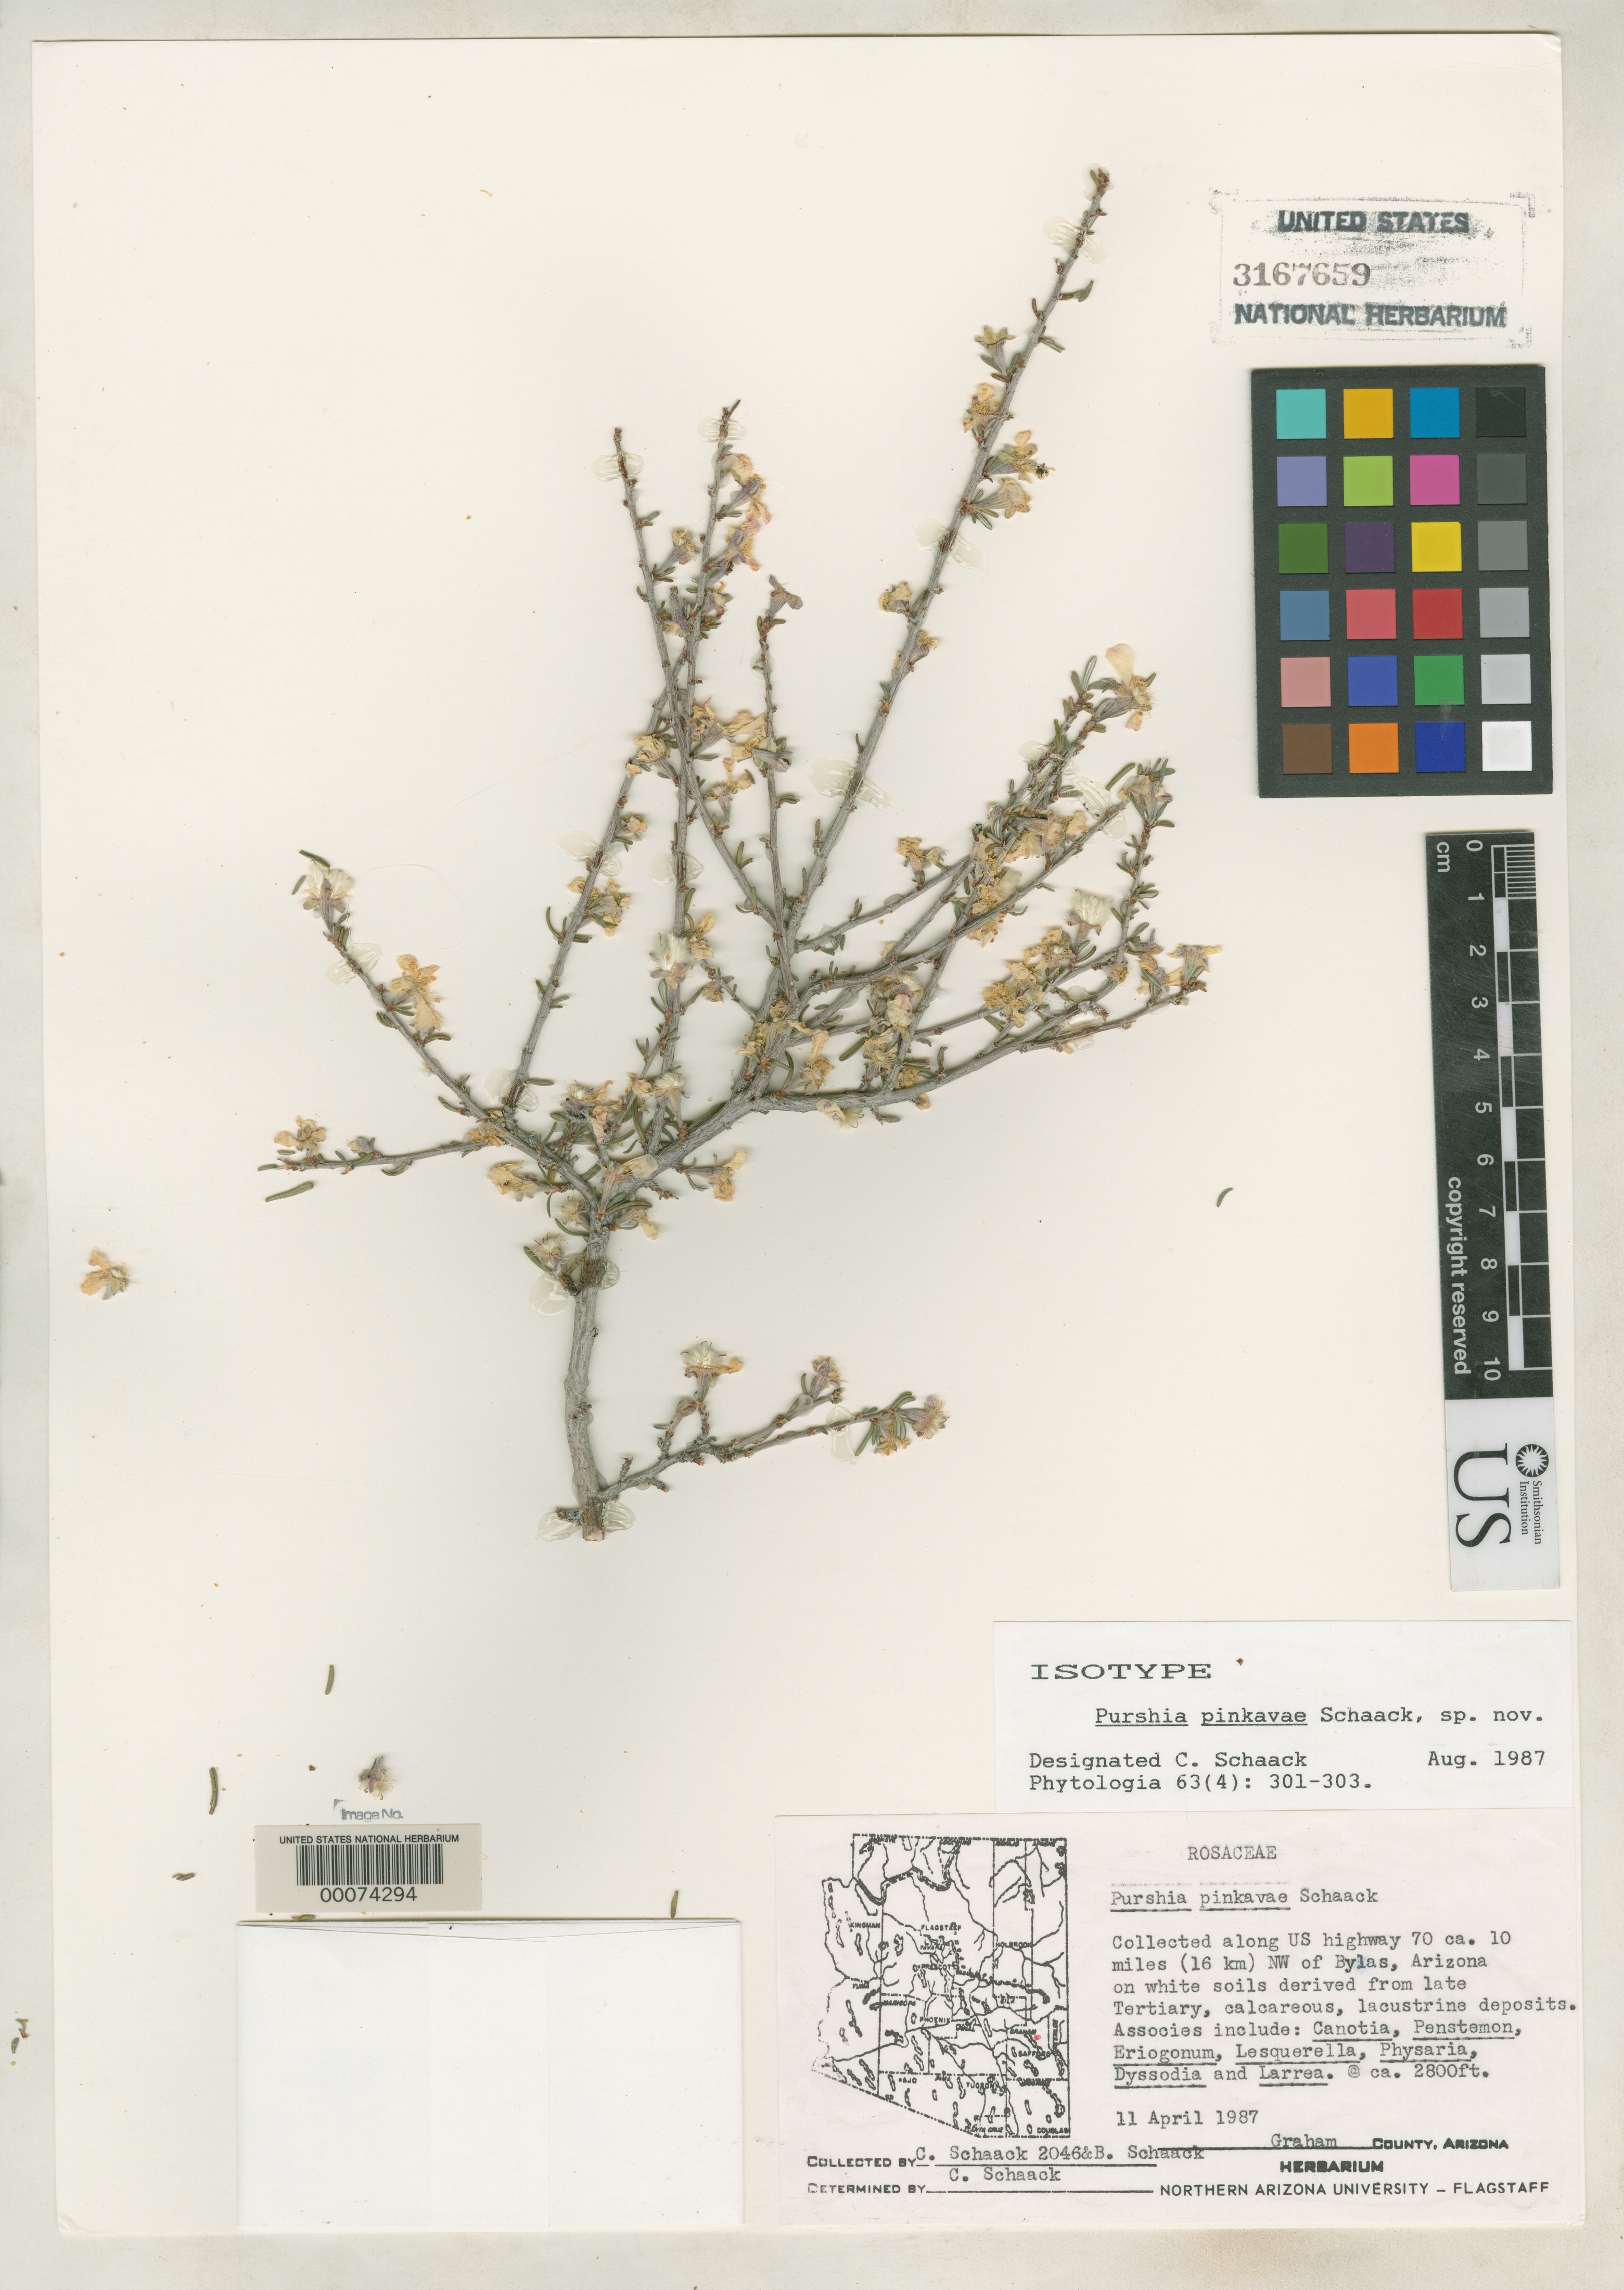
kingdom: Plantae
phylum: Tracheophyta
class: Magnoliopsida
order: Rosales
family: Rosaceae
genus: Purshia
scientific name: Purshia pinkavae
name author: Schaack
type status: Isotype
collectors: C. Schaack & B. Schaack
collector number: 2046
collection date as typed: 11 Apr 1987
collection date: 1987-04-11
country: United States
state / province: Arizona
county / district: Graham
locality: Along US highway 70 ca. 10 mi (16 km) NW of Bylas.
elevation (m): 853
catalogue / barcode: US 3167659